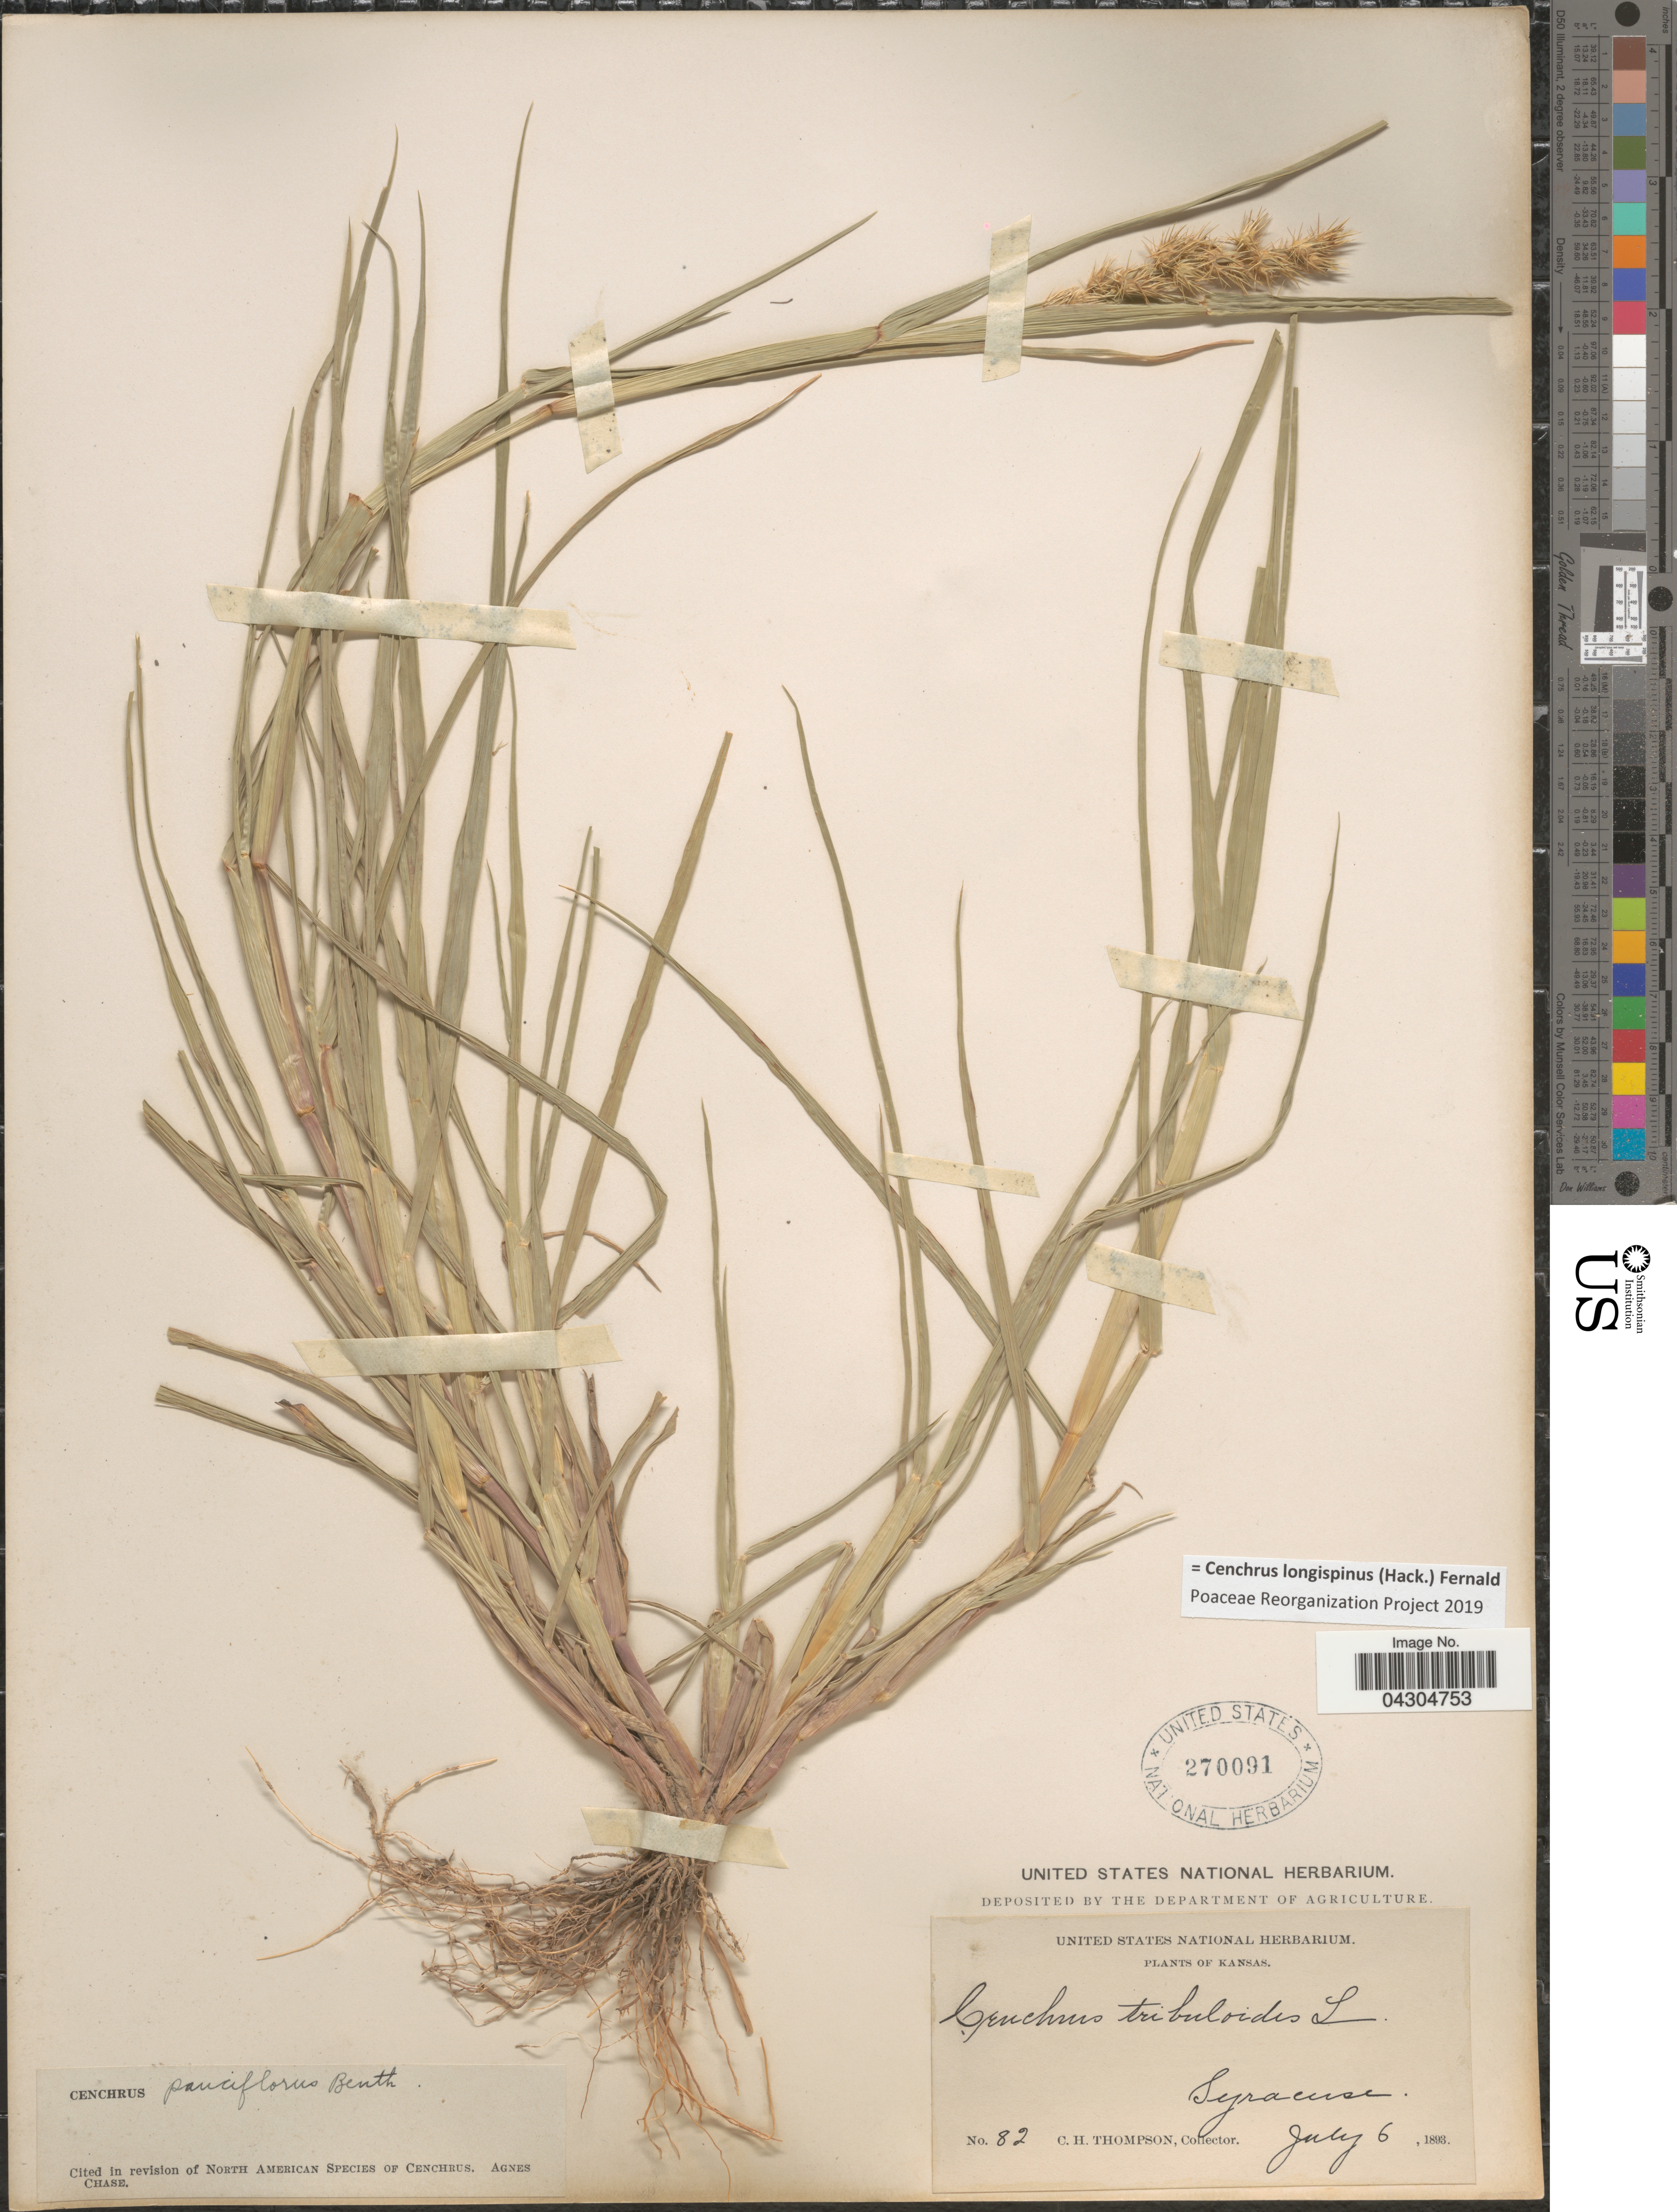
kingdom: Plantae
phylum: Tracheophyta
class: Liliopsida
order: Poales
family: Poaceae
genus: Cenchrus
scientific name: Cenchrus longispinus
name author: (Hack.) Fernald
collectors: C. H. Thompson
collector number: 82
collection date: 1893-07-06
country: United States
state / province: Kansas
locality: Syracuse.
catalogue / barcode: US 270091